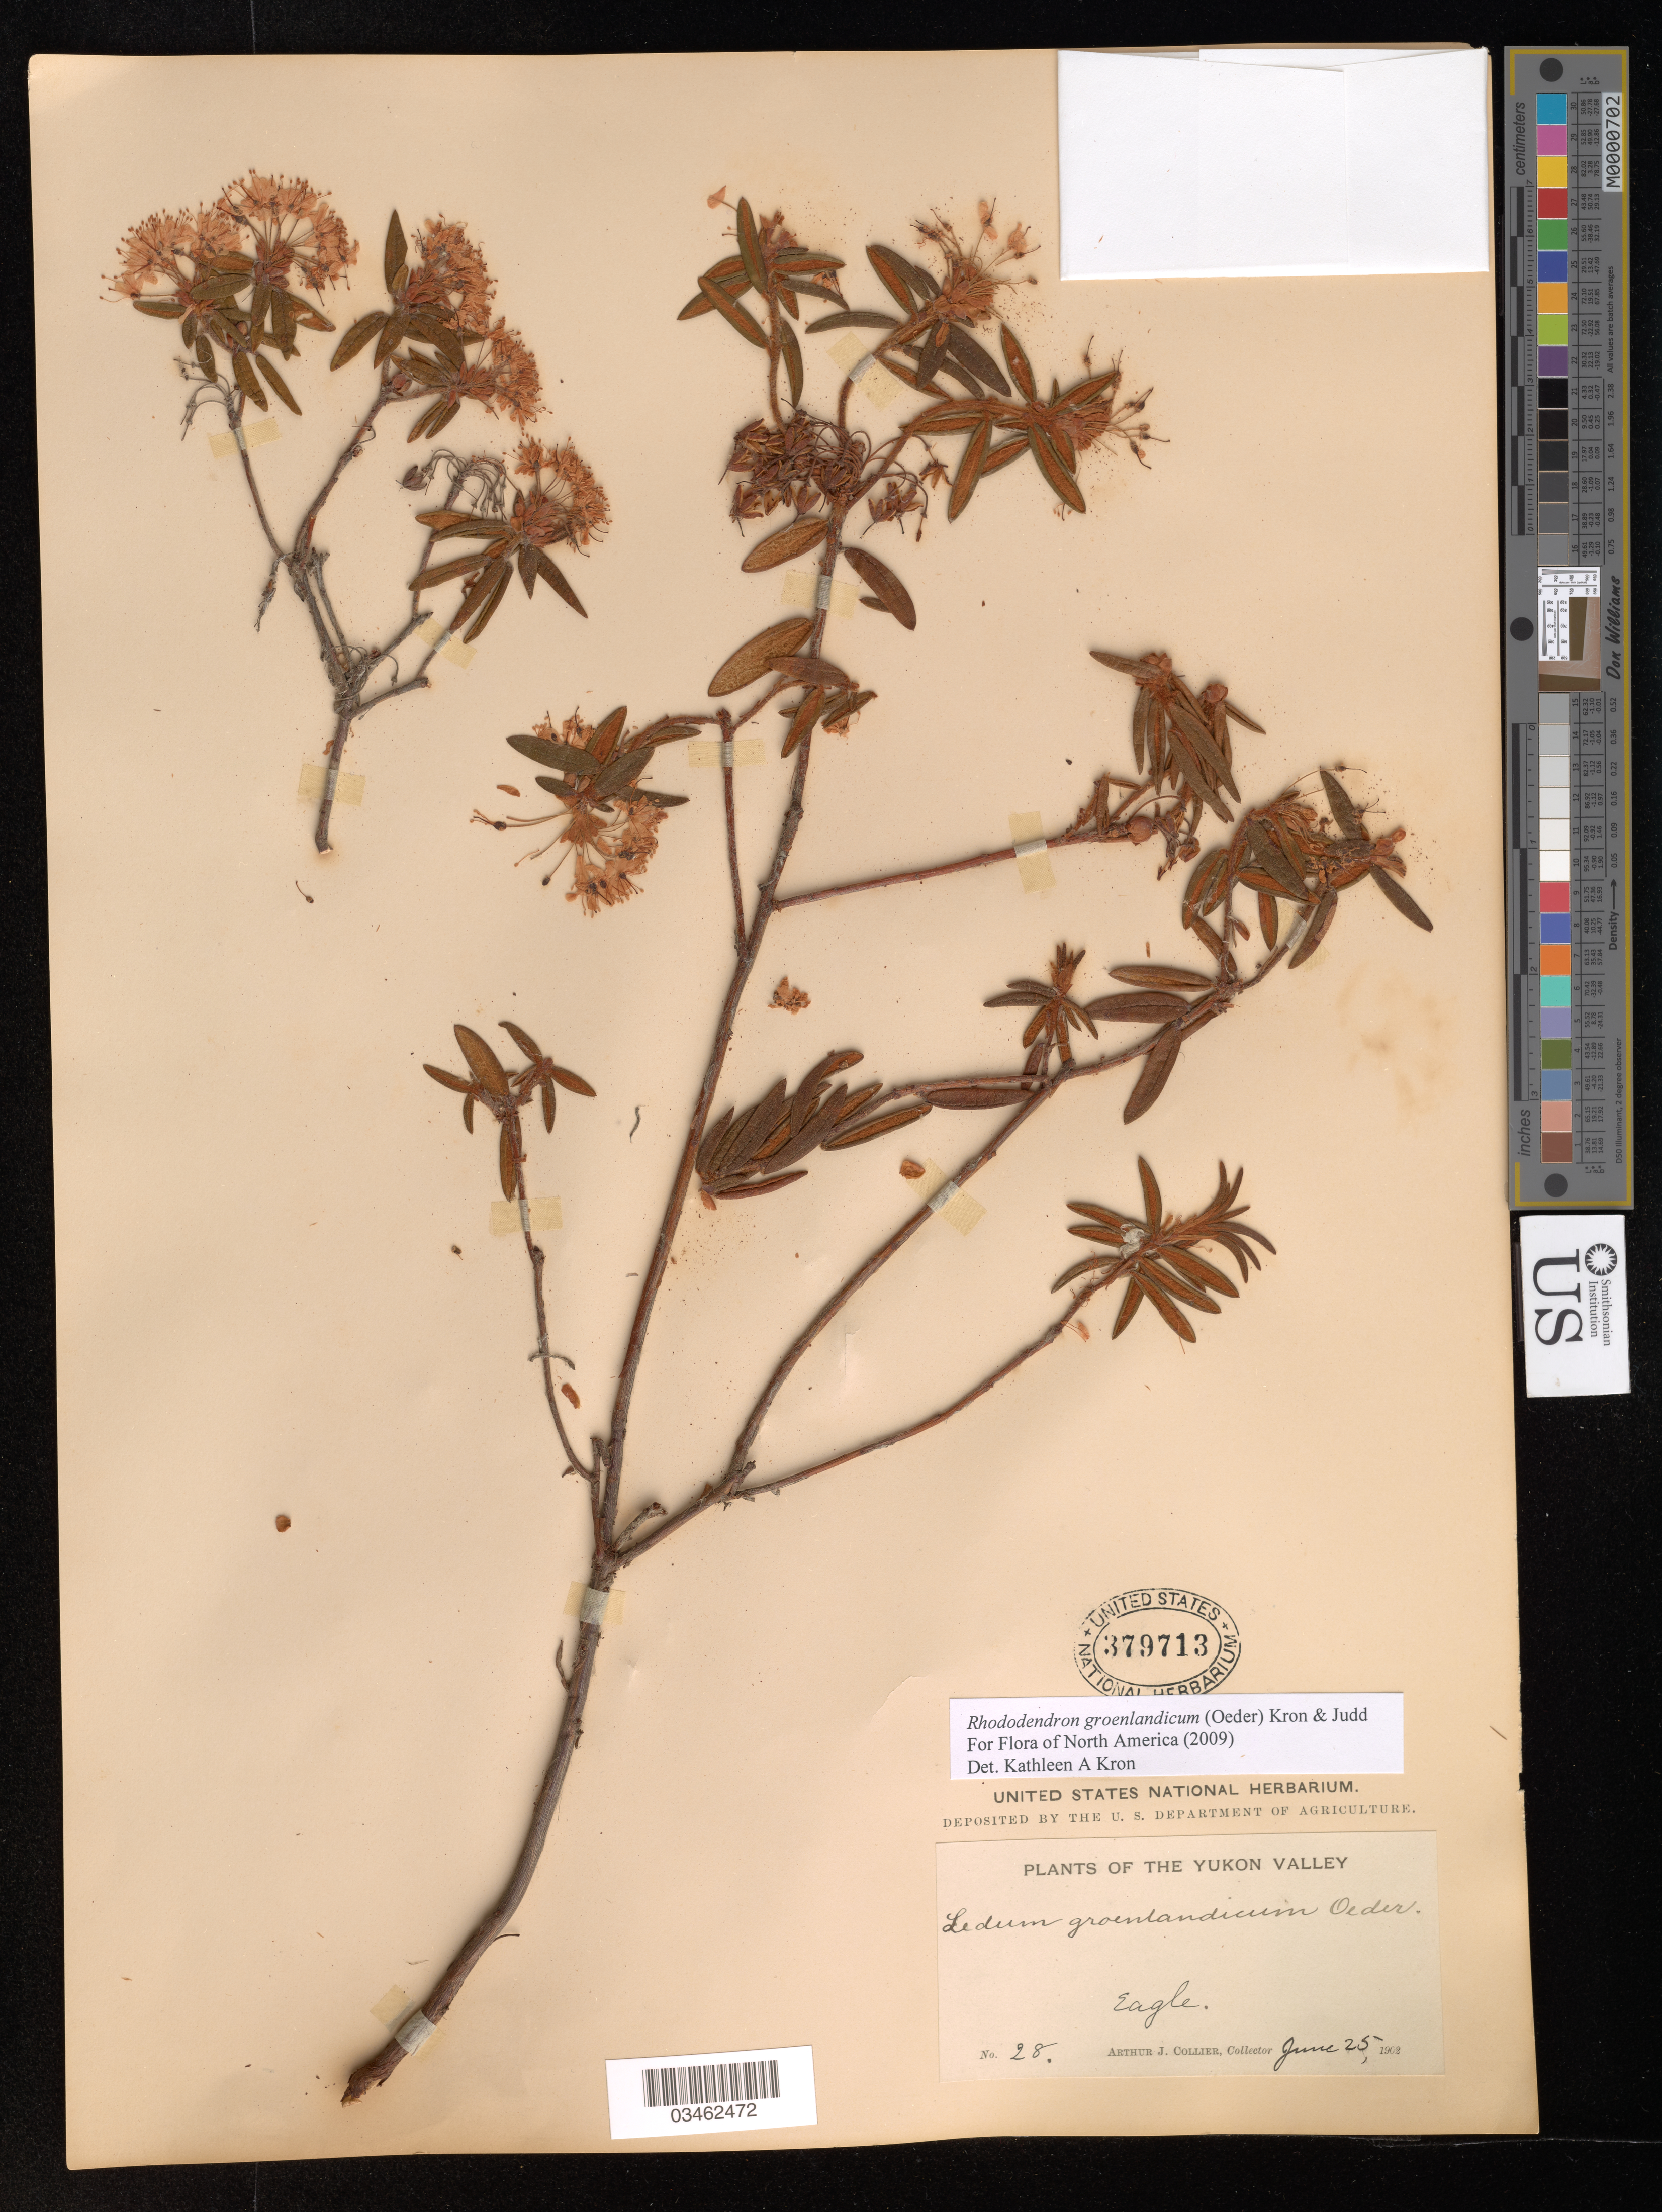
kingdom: Plantae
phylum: Tracheophyta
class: Magnoliopsida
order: Ericales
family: Ericaceae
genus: Rhododendron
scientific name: Rhododendron groenlandicum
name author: (Oeder) Kron & Judd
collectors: A. Collier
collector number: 28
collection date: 1902-06-25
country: Canada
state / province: Yukon Territory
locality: The Yukon Valley. Eagle.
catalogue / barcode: US 379713